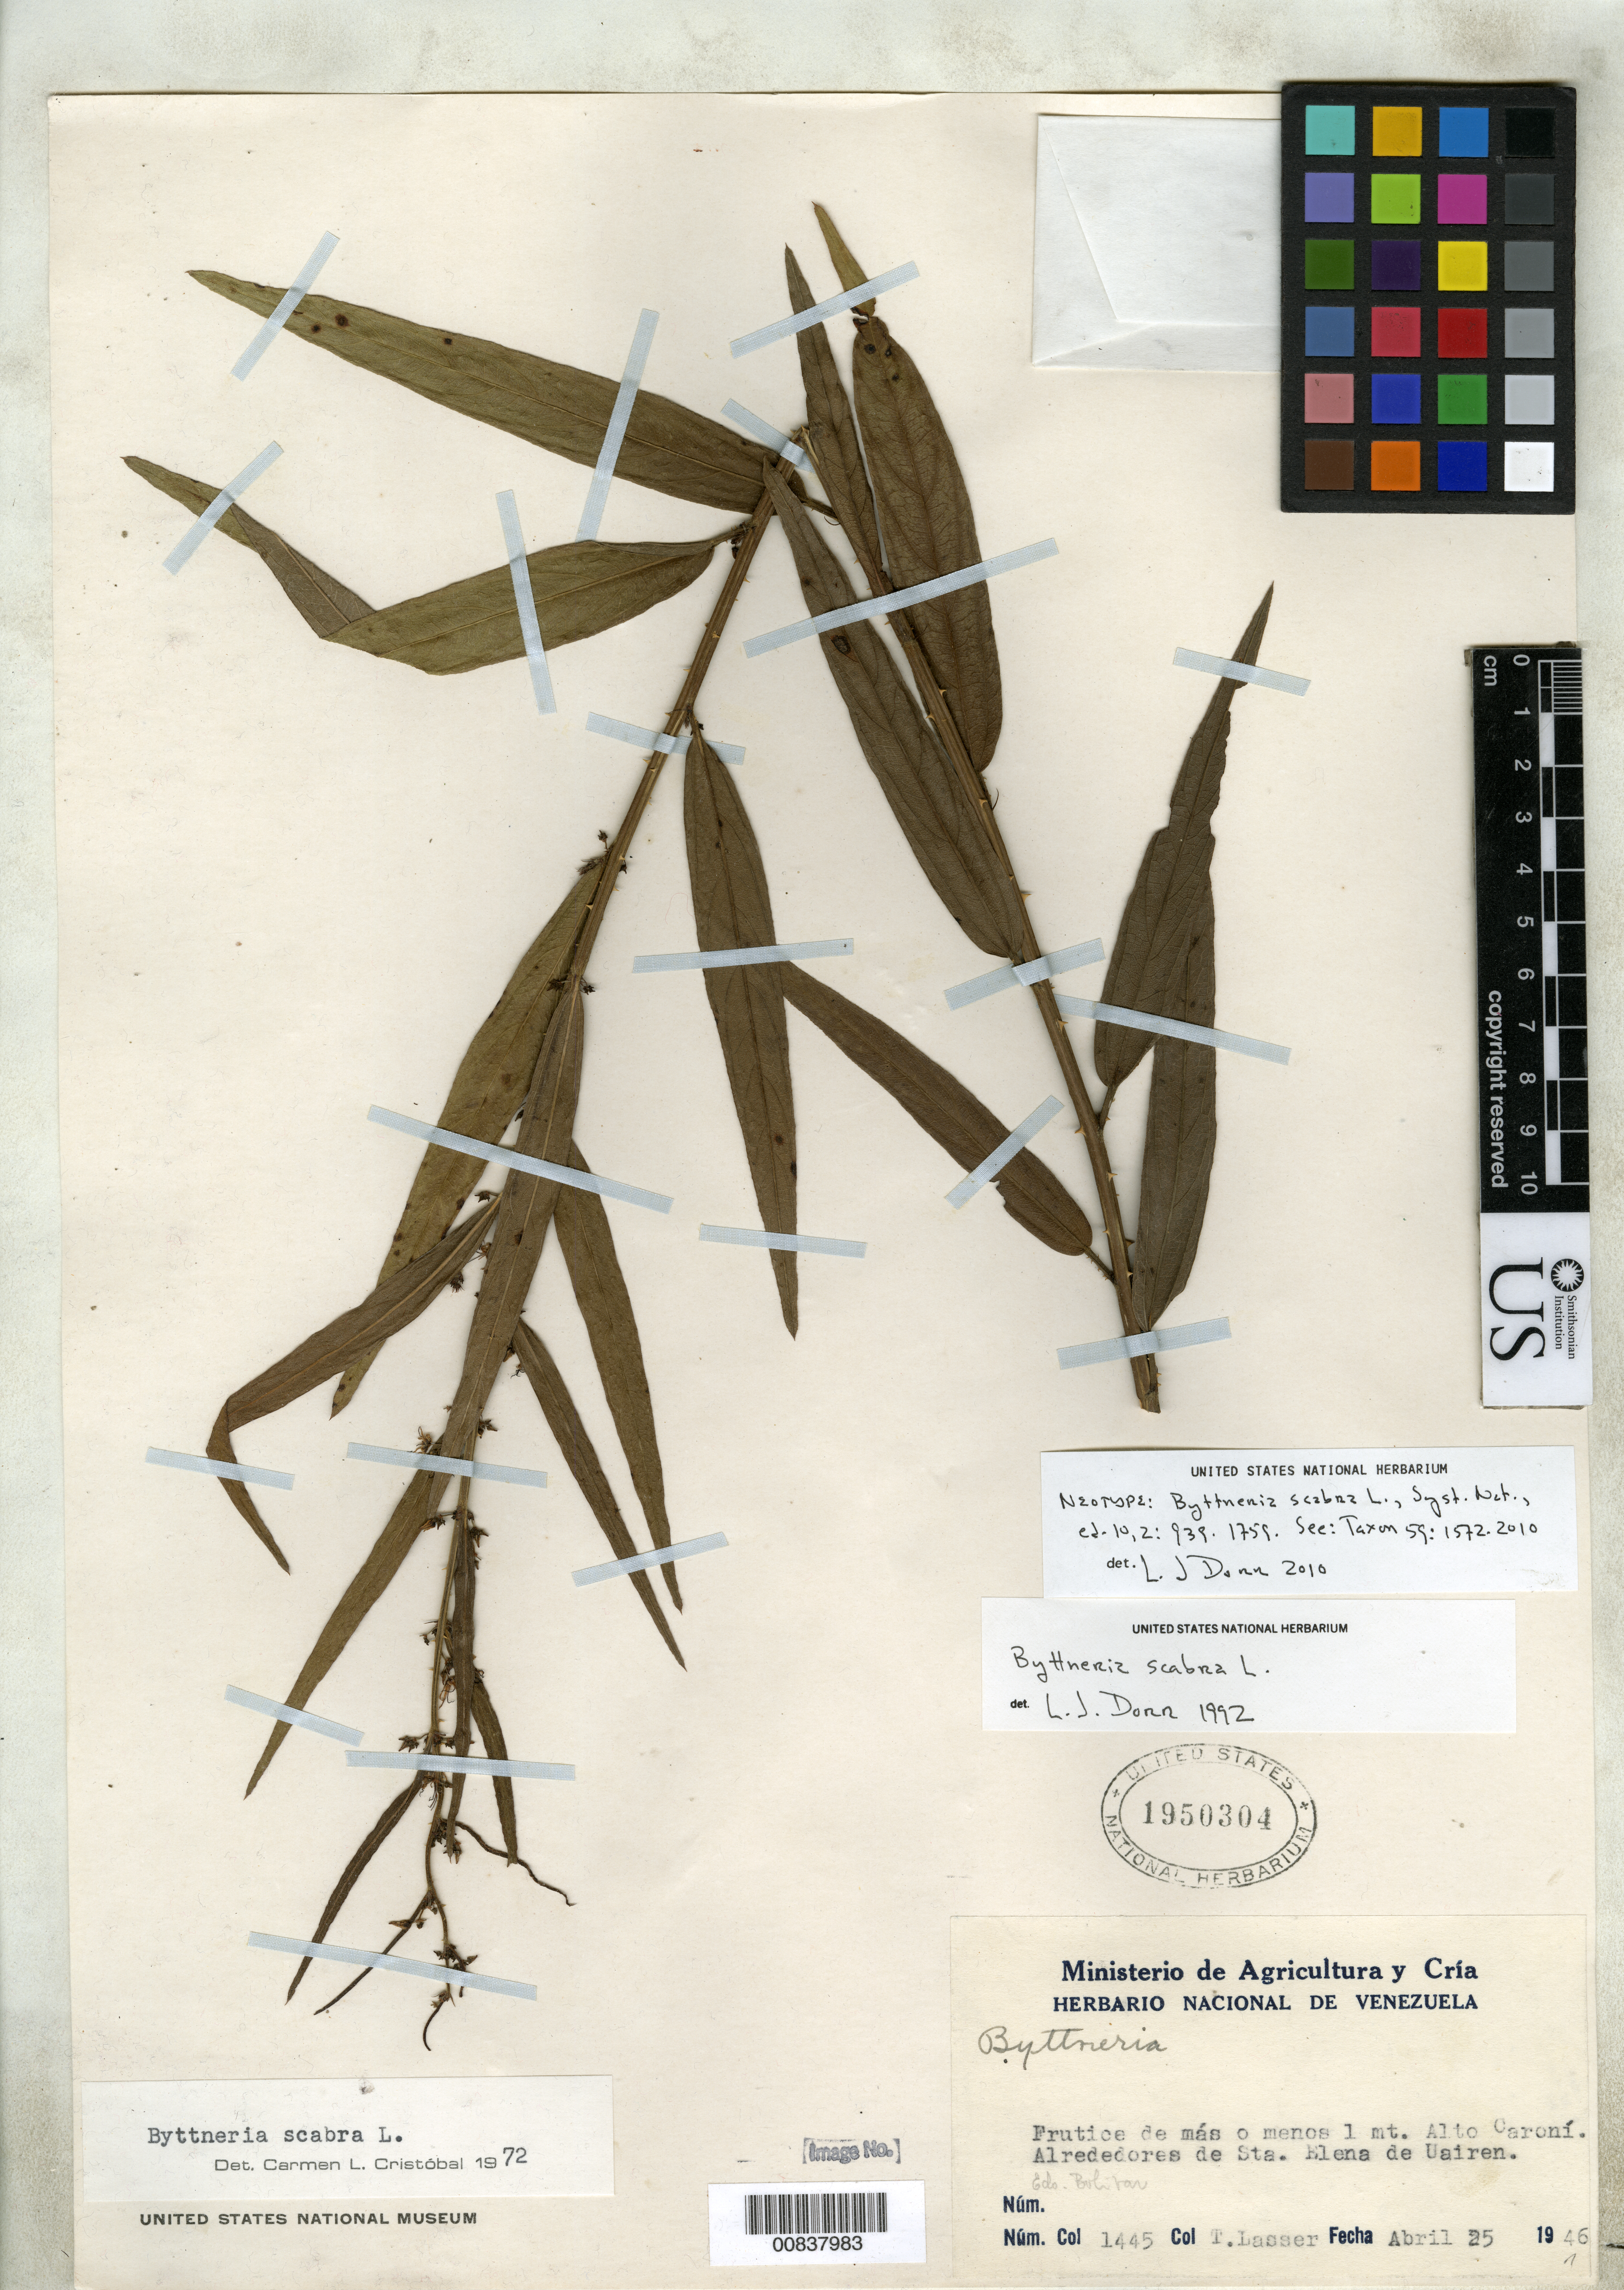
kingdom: Plantae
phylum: Tracheophyta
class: Magnoliopsida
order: Malvales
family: Malvaceae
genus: Byttneria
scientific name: Byttneria scabra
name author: L.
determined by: Dorr, L. J., (BOT), Smithsonian Institution - National Museum of Natural History (UNITED STATES)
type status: Neotype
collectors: T. Lasser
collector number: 1445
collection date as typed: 25 Apr 1946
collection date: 1946-04-25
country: Venezuela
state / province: Bolívar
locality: Alto Caroní, alrededores de Sta. Elena de Uairen.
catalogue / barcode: US 1950304